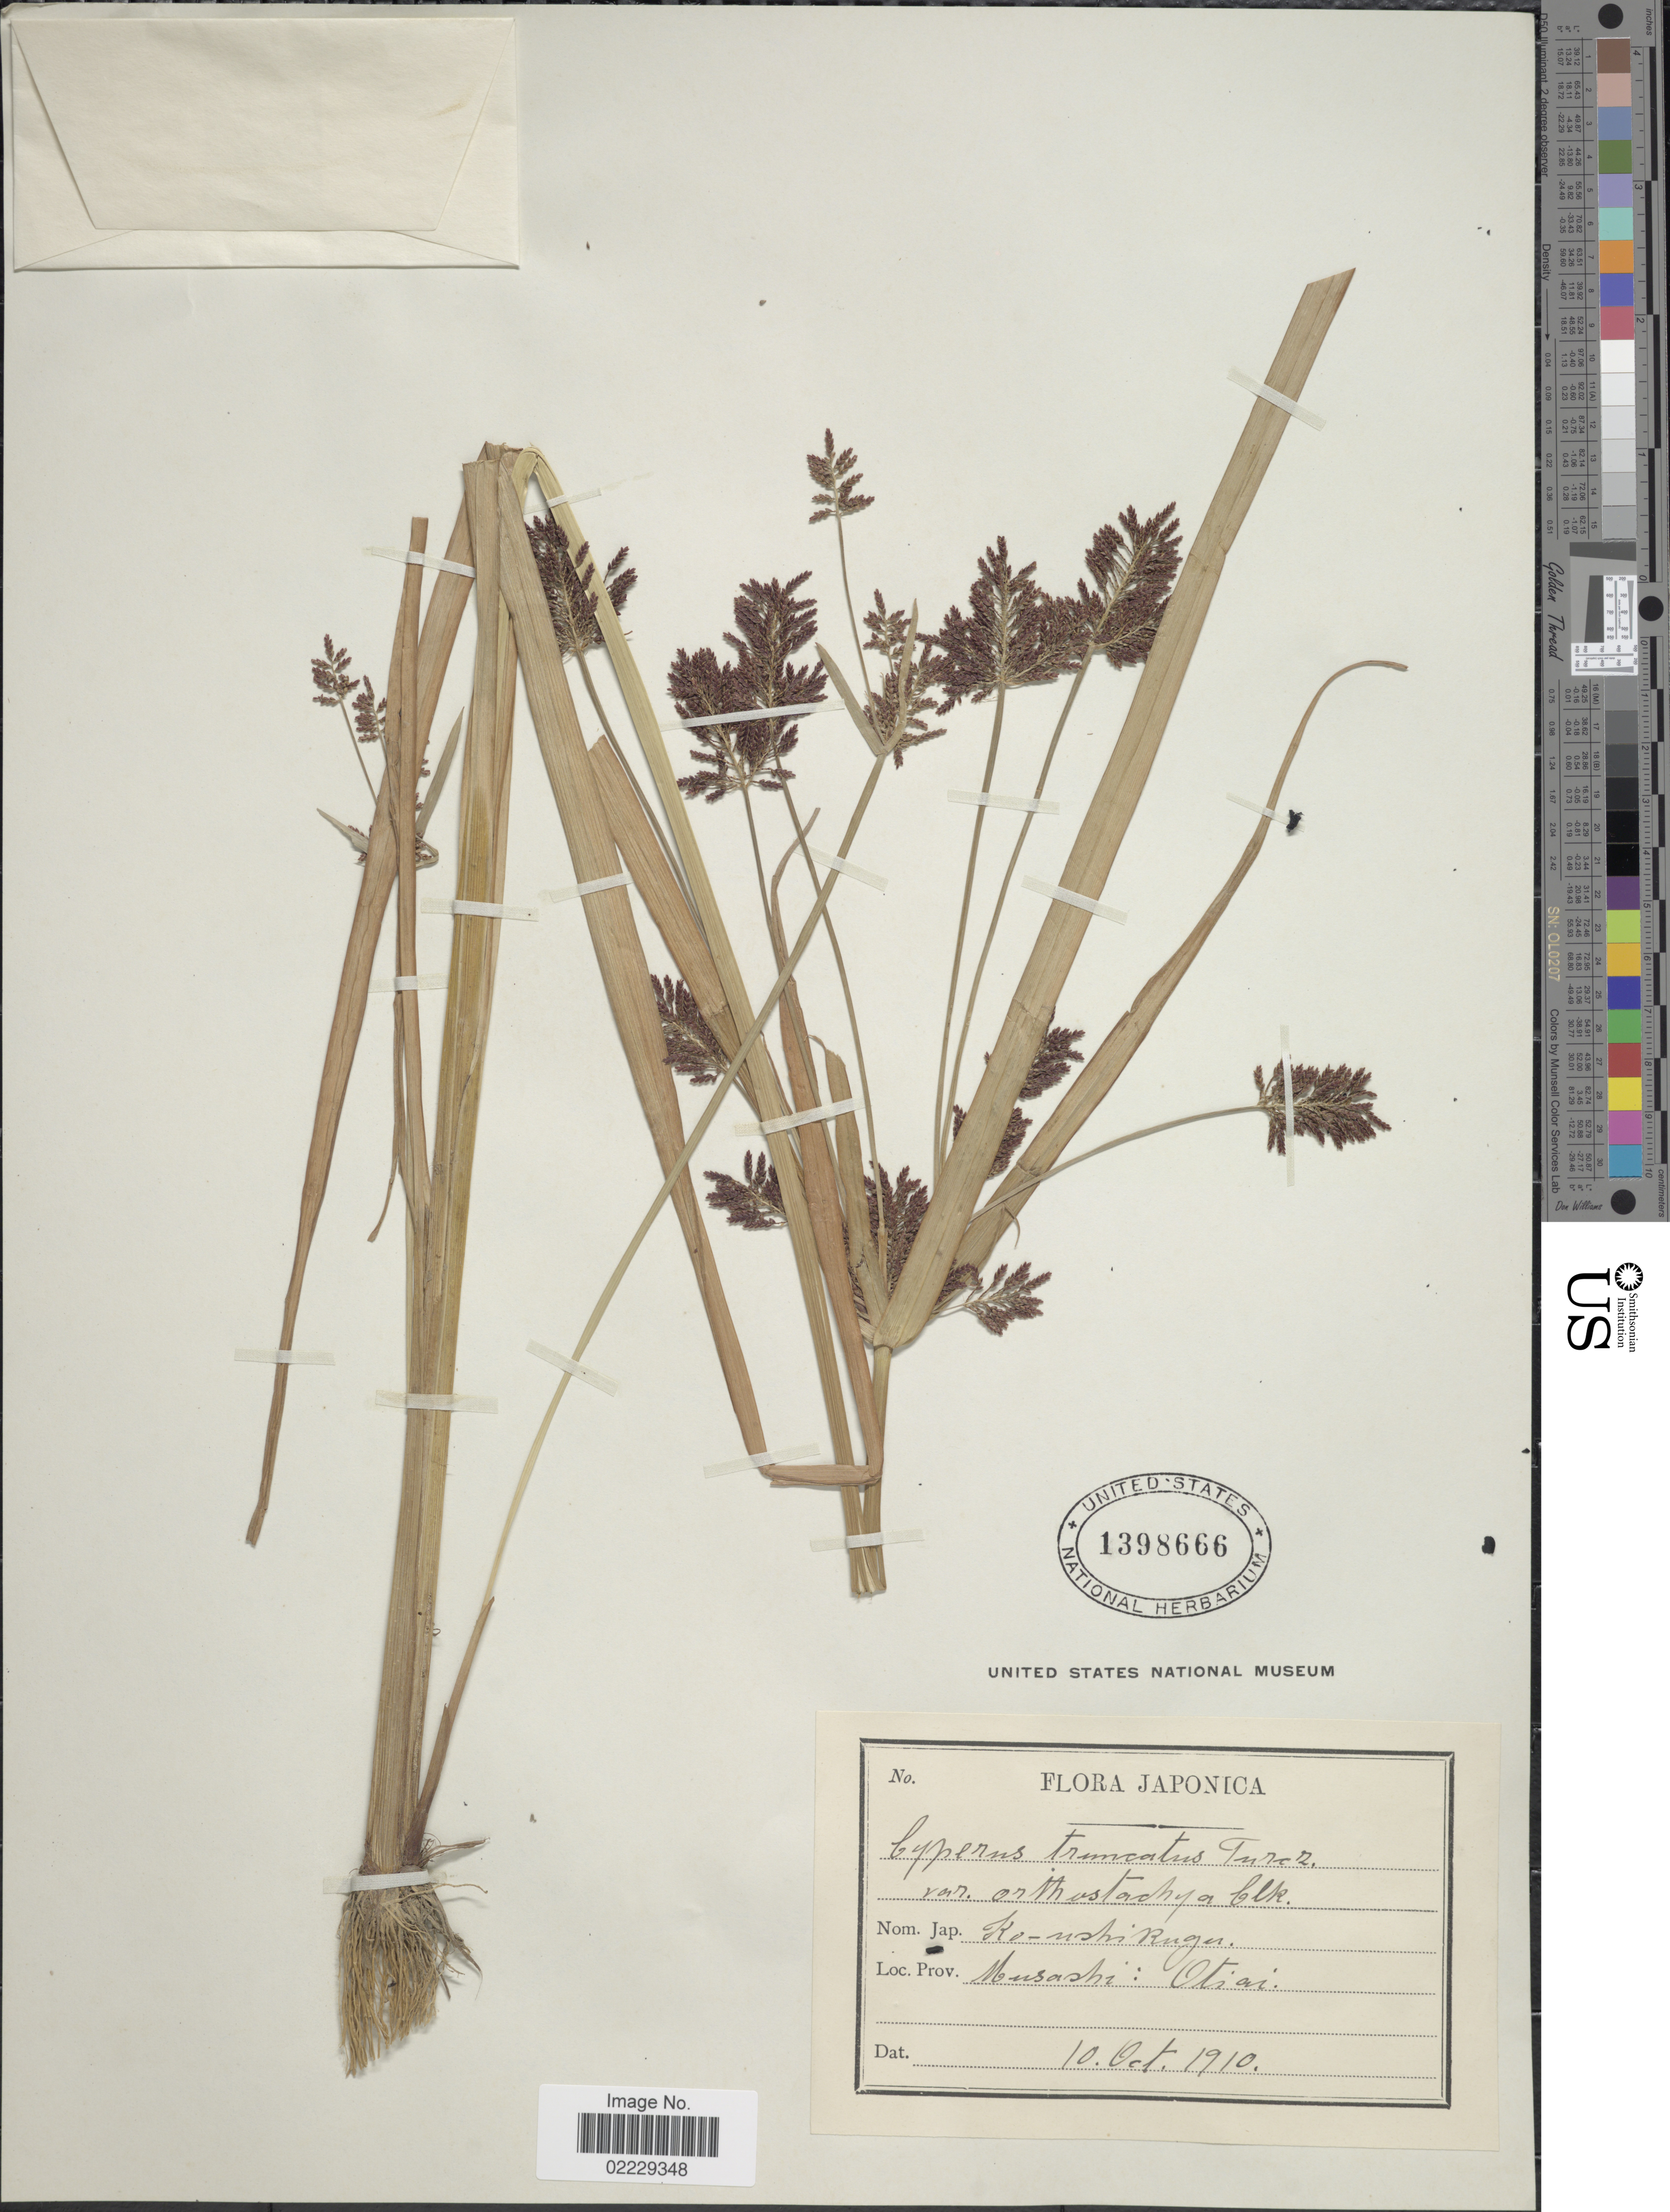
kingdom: Plantae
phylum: Tracheophyta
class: Liliopsida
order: Poales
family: Cyperaceae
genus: Cyperus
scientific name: Cyperus orthostachyus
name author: Franch. & Sav.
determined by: Strong, Mark T., (BOT), Smithsonian Institution - National Museum of Natural History (UNITED STATES)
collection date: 1910-10-10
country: Japan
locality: Musashi: Otiai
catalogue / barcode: US 1398666